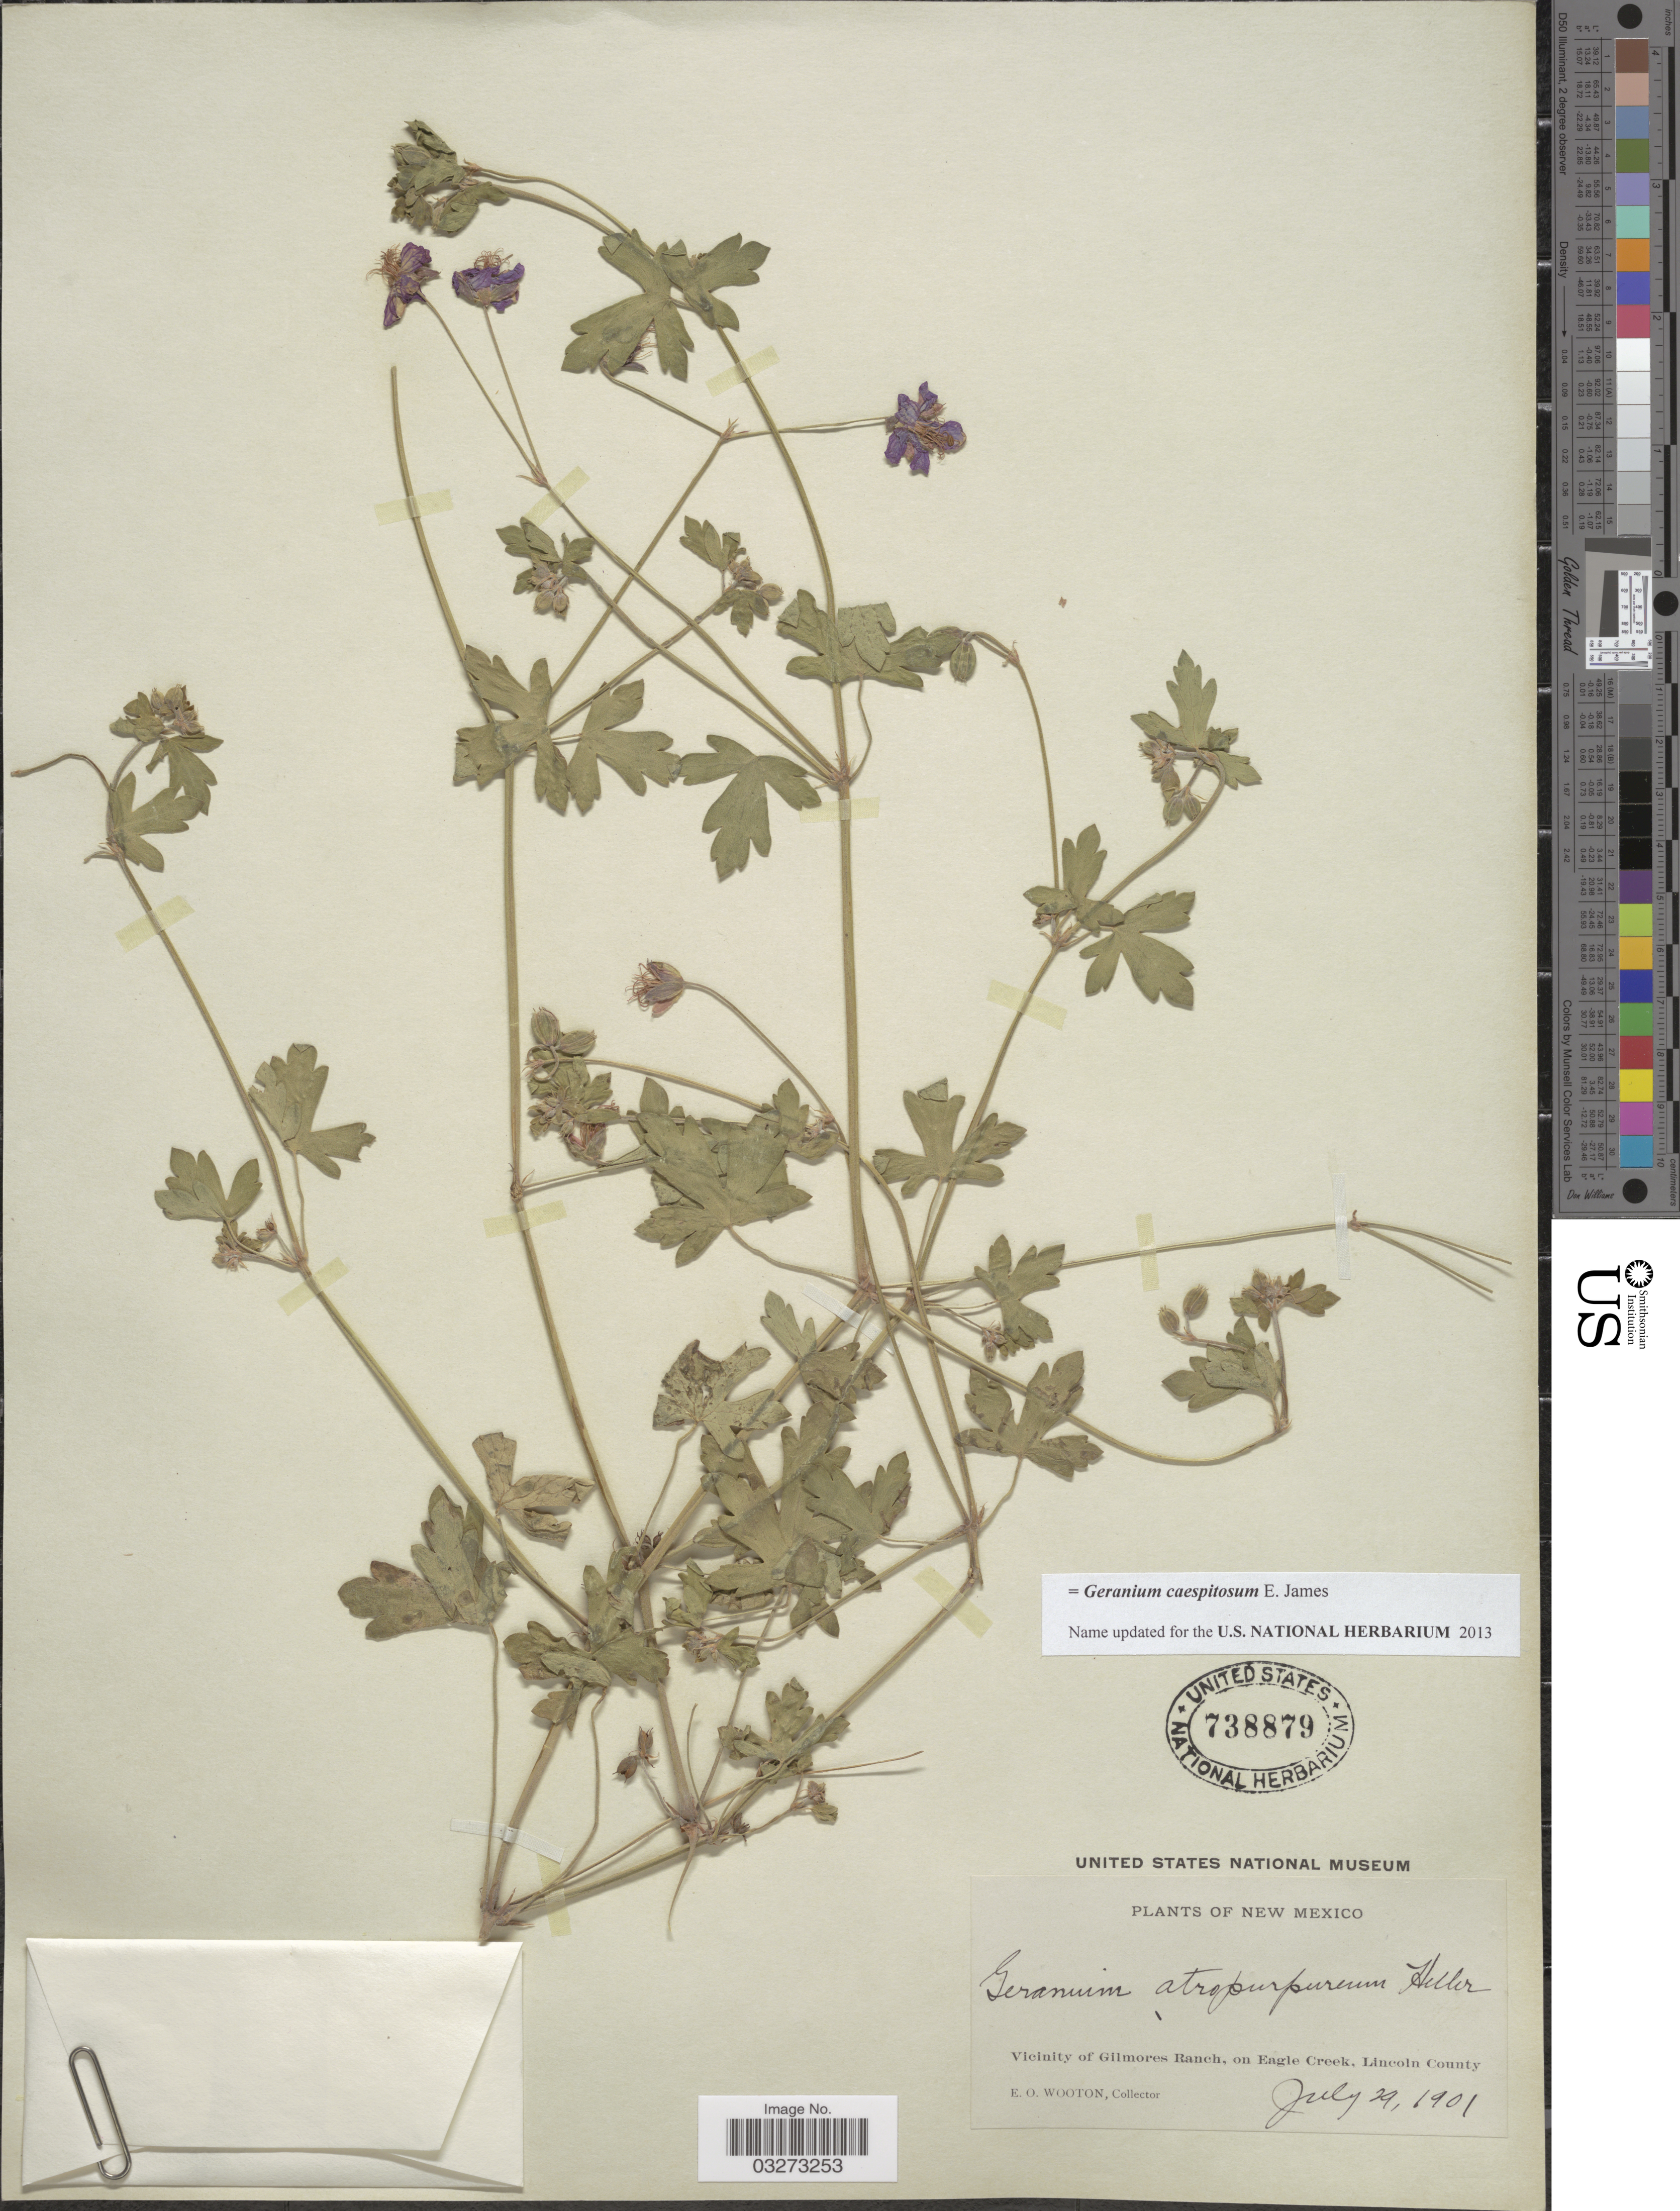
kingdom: Plantae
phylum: Tracheophyta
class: Magnoliopsida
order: Geraniales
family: Geraniaceae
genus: Geranium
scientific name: Geranium caespitosum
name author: E. James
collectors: E. O. Wooton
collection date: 1901-07-29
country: United States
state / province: New Mexico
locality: Vicinity of Gilmores Ranch, on Eagle Creek, Lincoln County.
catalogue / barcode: US 738879